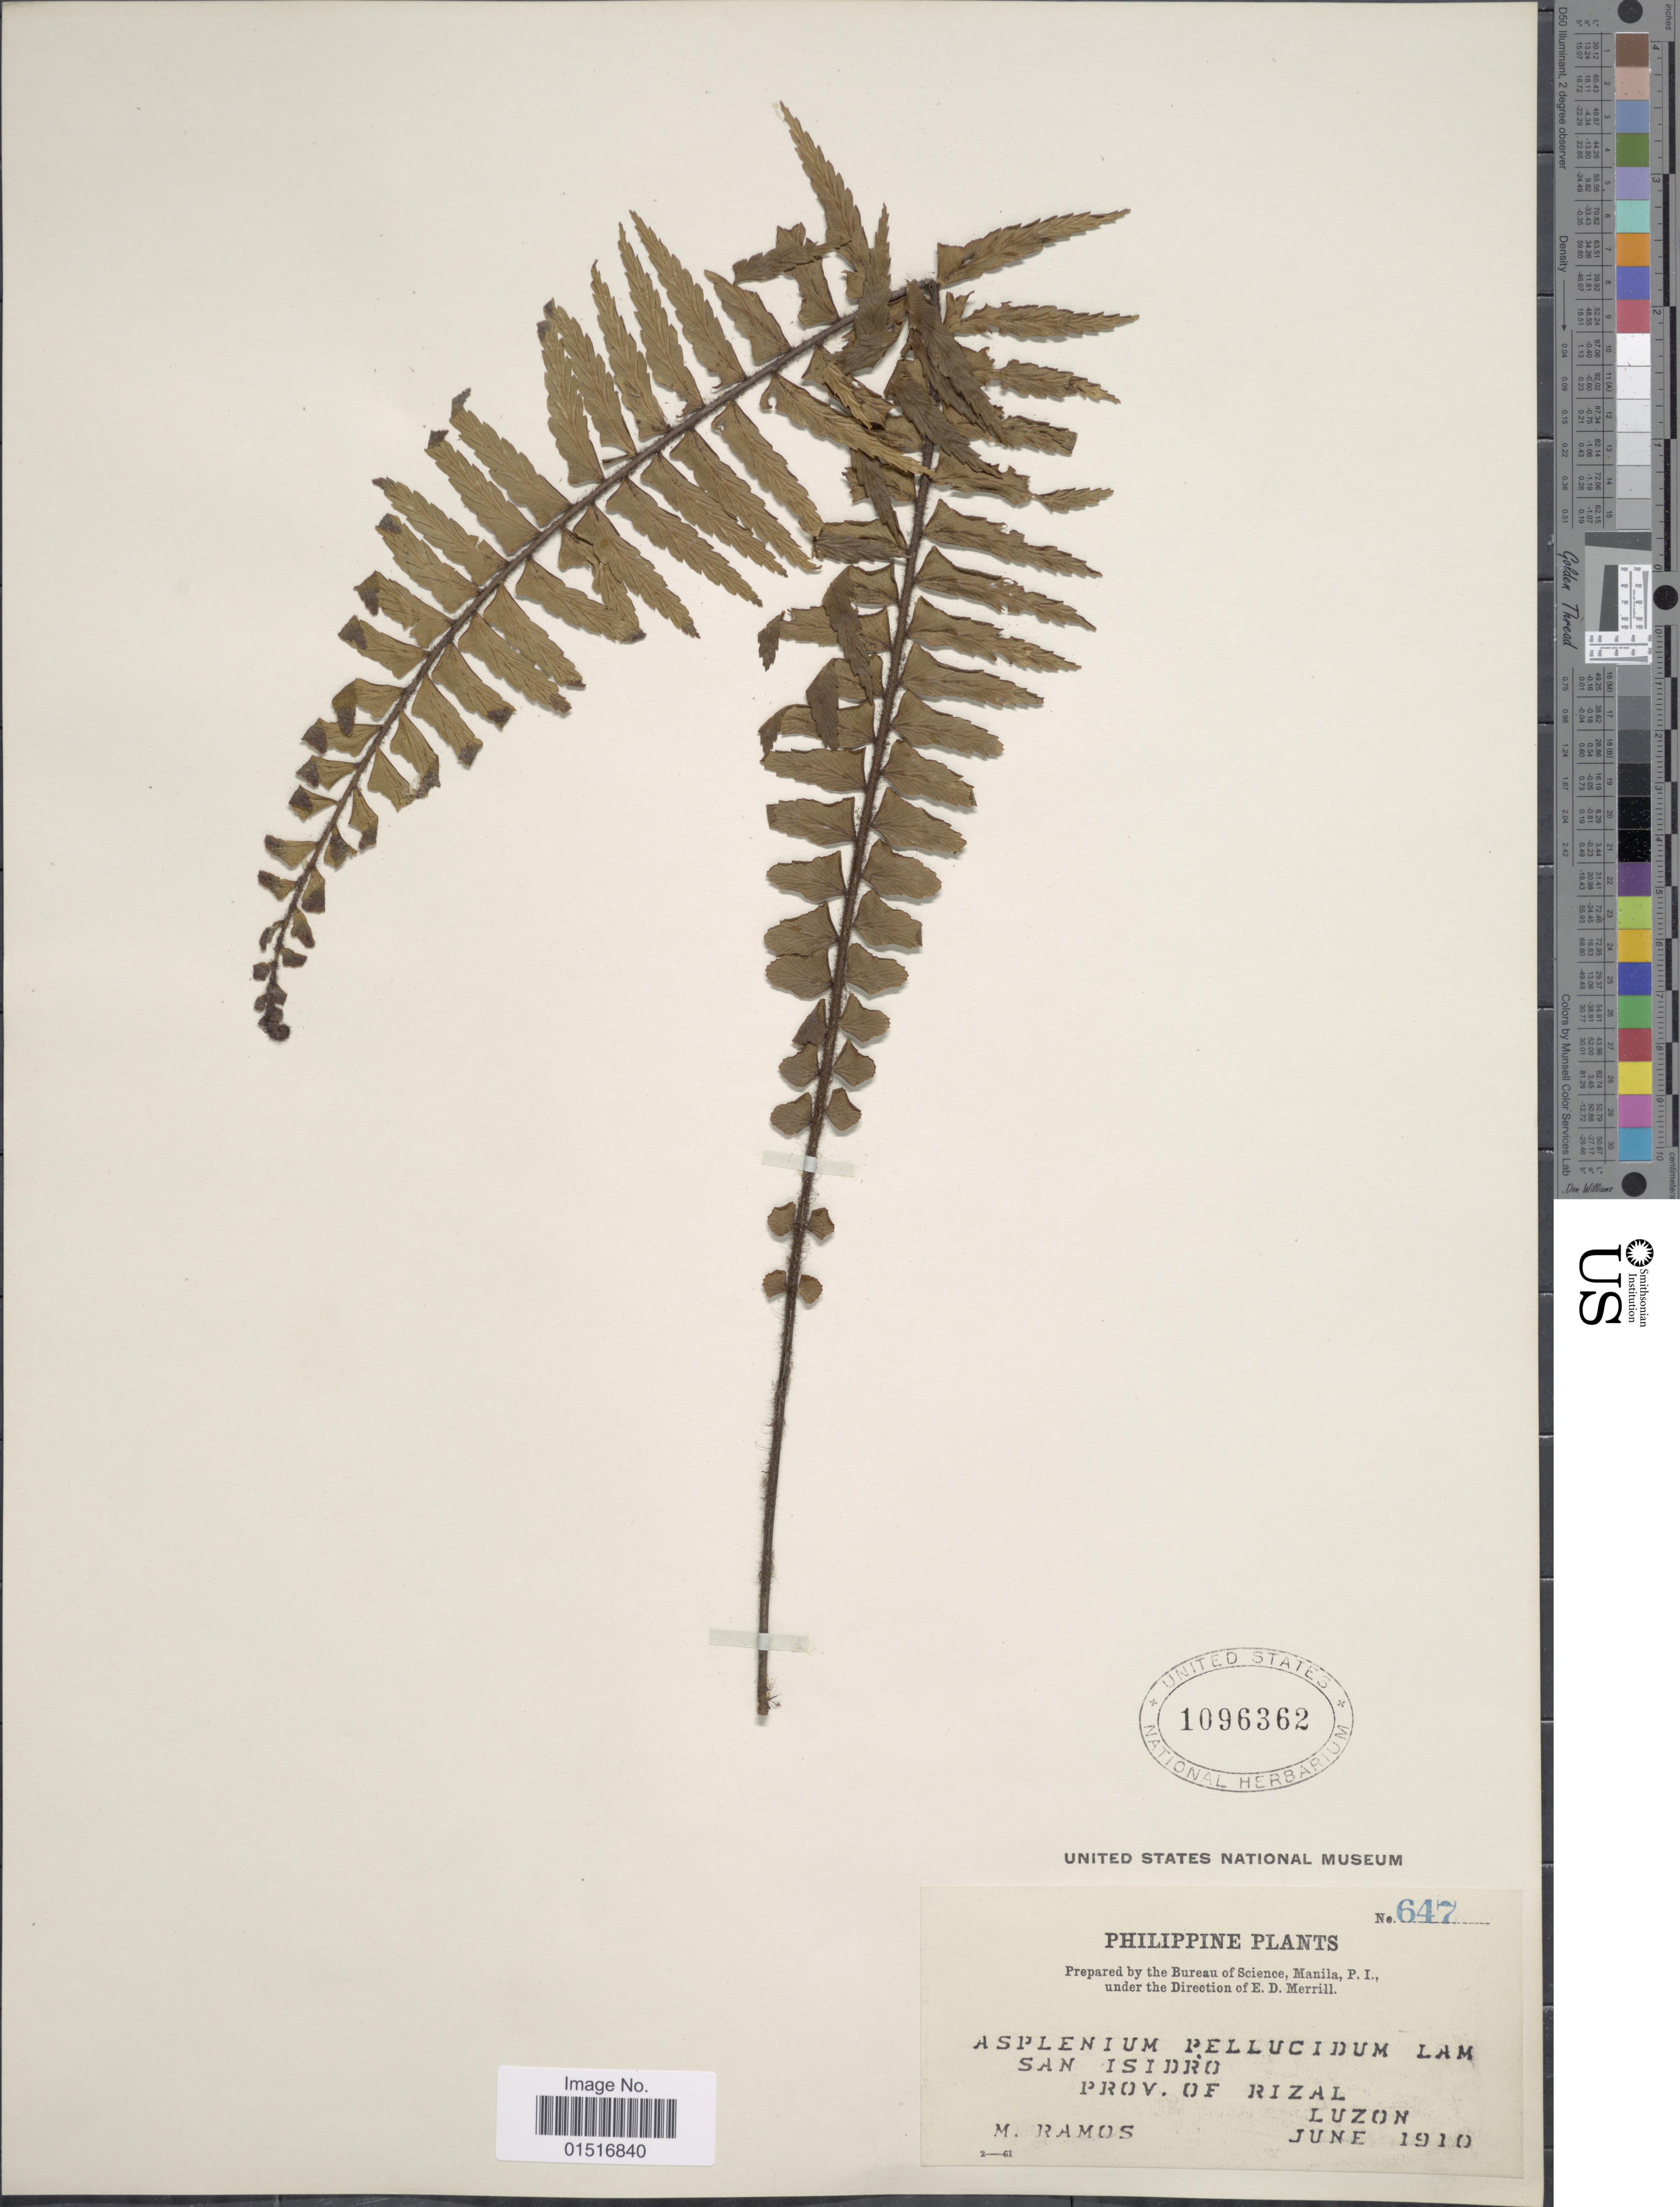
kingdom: Plantae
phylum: Tracheophyta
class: Polypodiopsida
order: Polypodiales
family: Aspleniaceae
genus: Asplenium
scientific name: Asplenium pellucidum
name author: Lam.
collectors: M. Ramos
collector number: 647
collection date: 1910-06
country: Philippines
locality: San Isidro. Prov. of Rizal. Luzon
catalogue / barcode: US 1096362